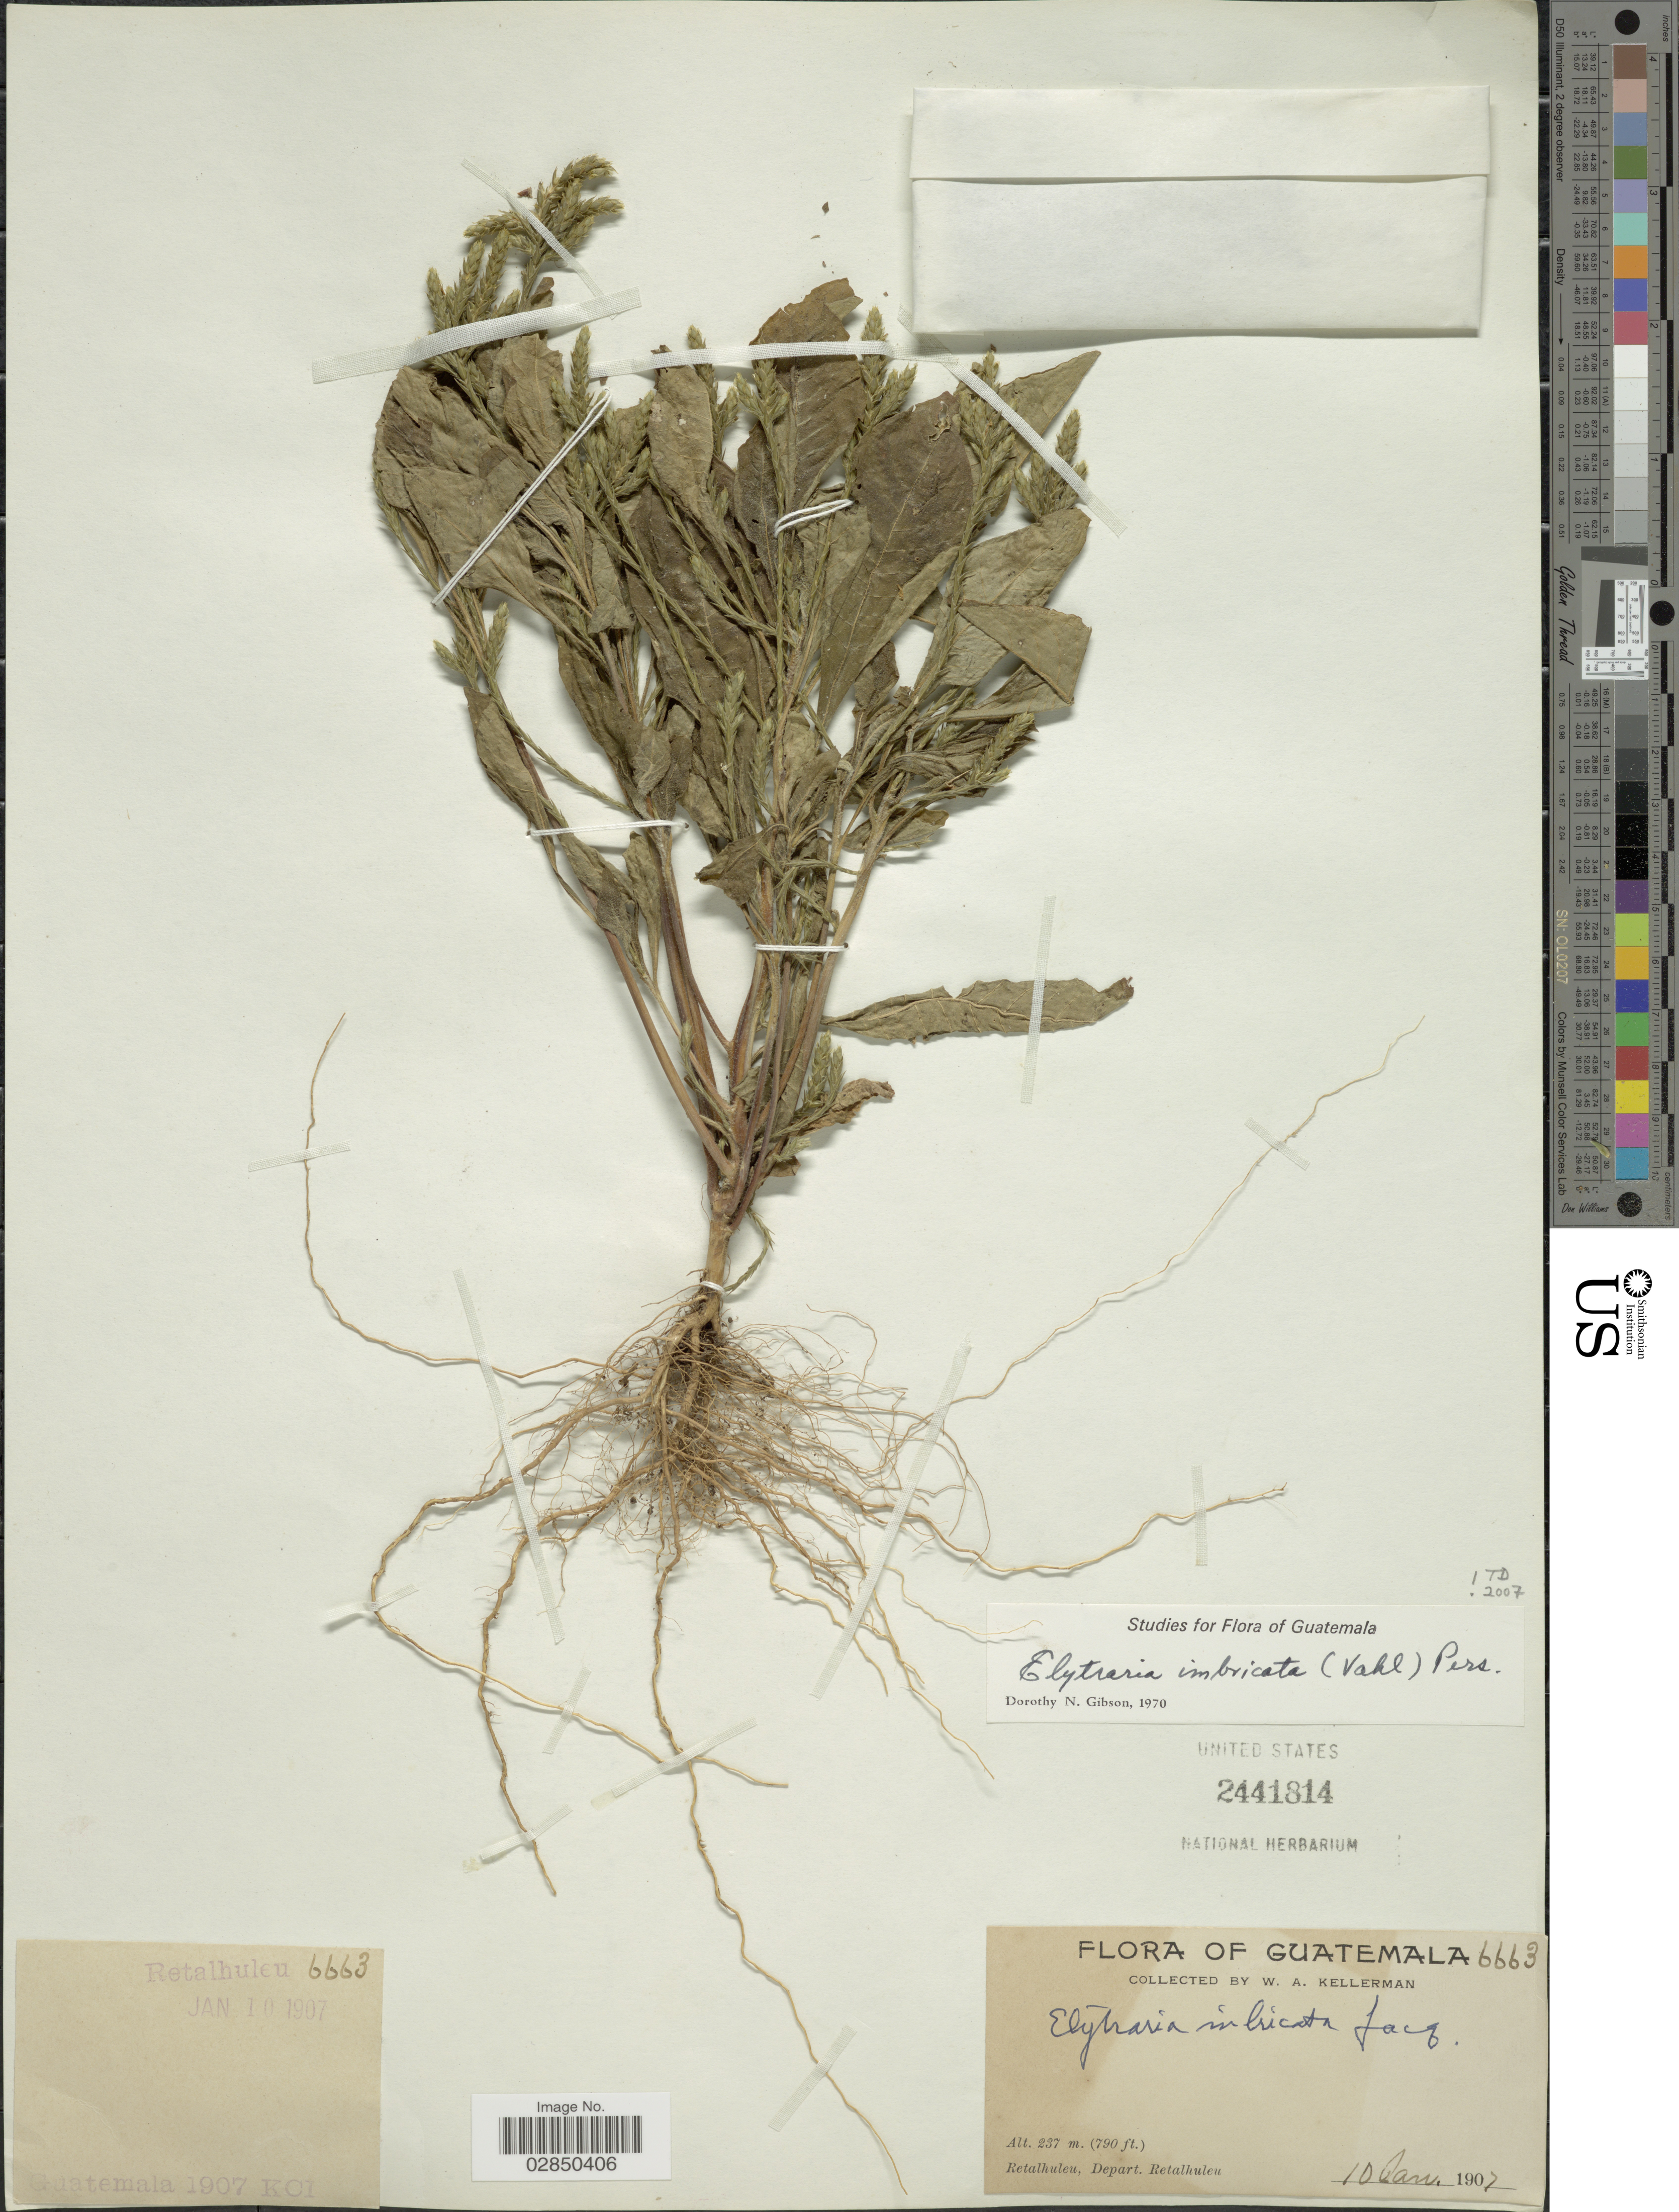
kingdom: Plantae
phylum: Tracheophyta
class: Magnoliopsida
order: Lamiales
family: Acanthaceae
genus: Elytraria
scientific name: Elytraria imbricata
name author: (Vahl) Pers.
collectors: W. Kellerman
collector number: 6663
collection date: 1907-01-10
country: Guatemala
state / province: Retalhuleu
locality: Depart. Retalhuleu.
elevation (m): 237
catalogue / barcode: US 2441814